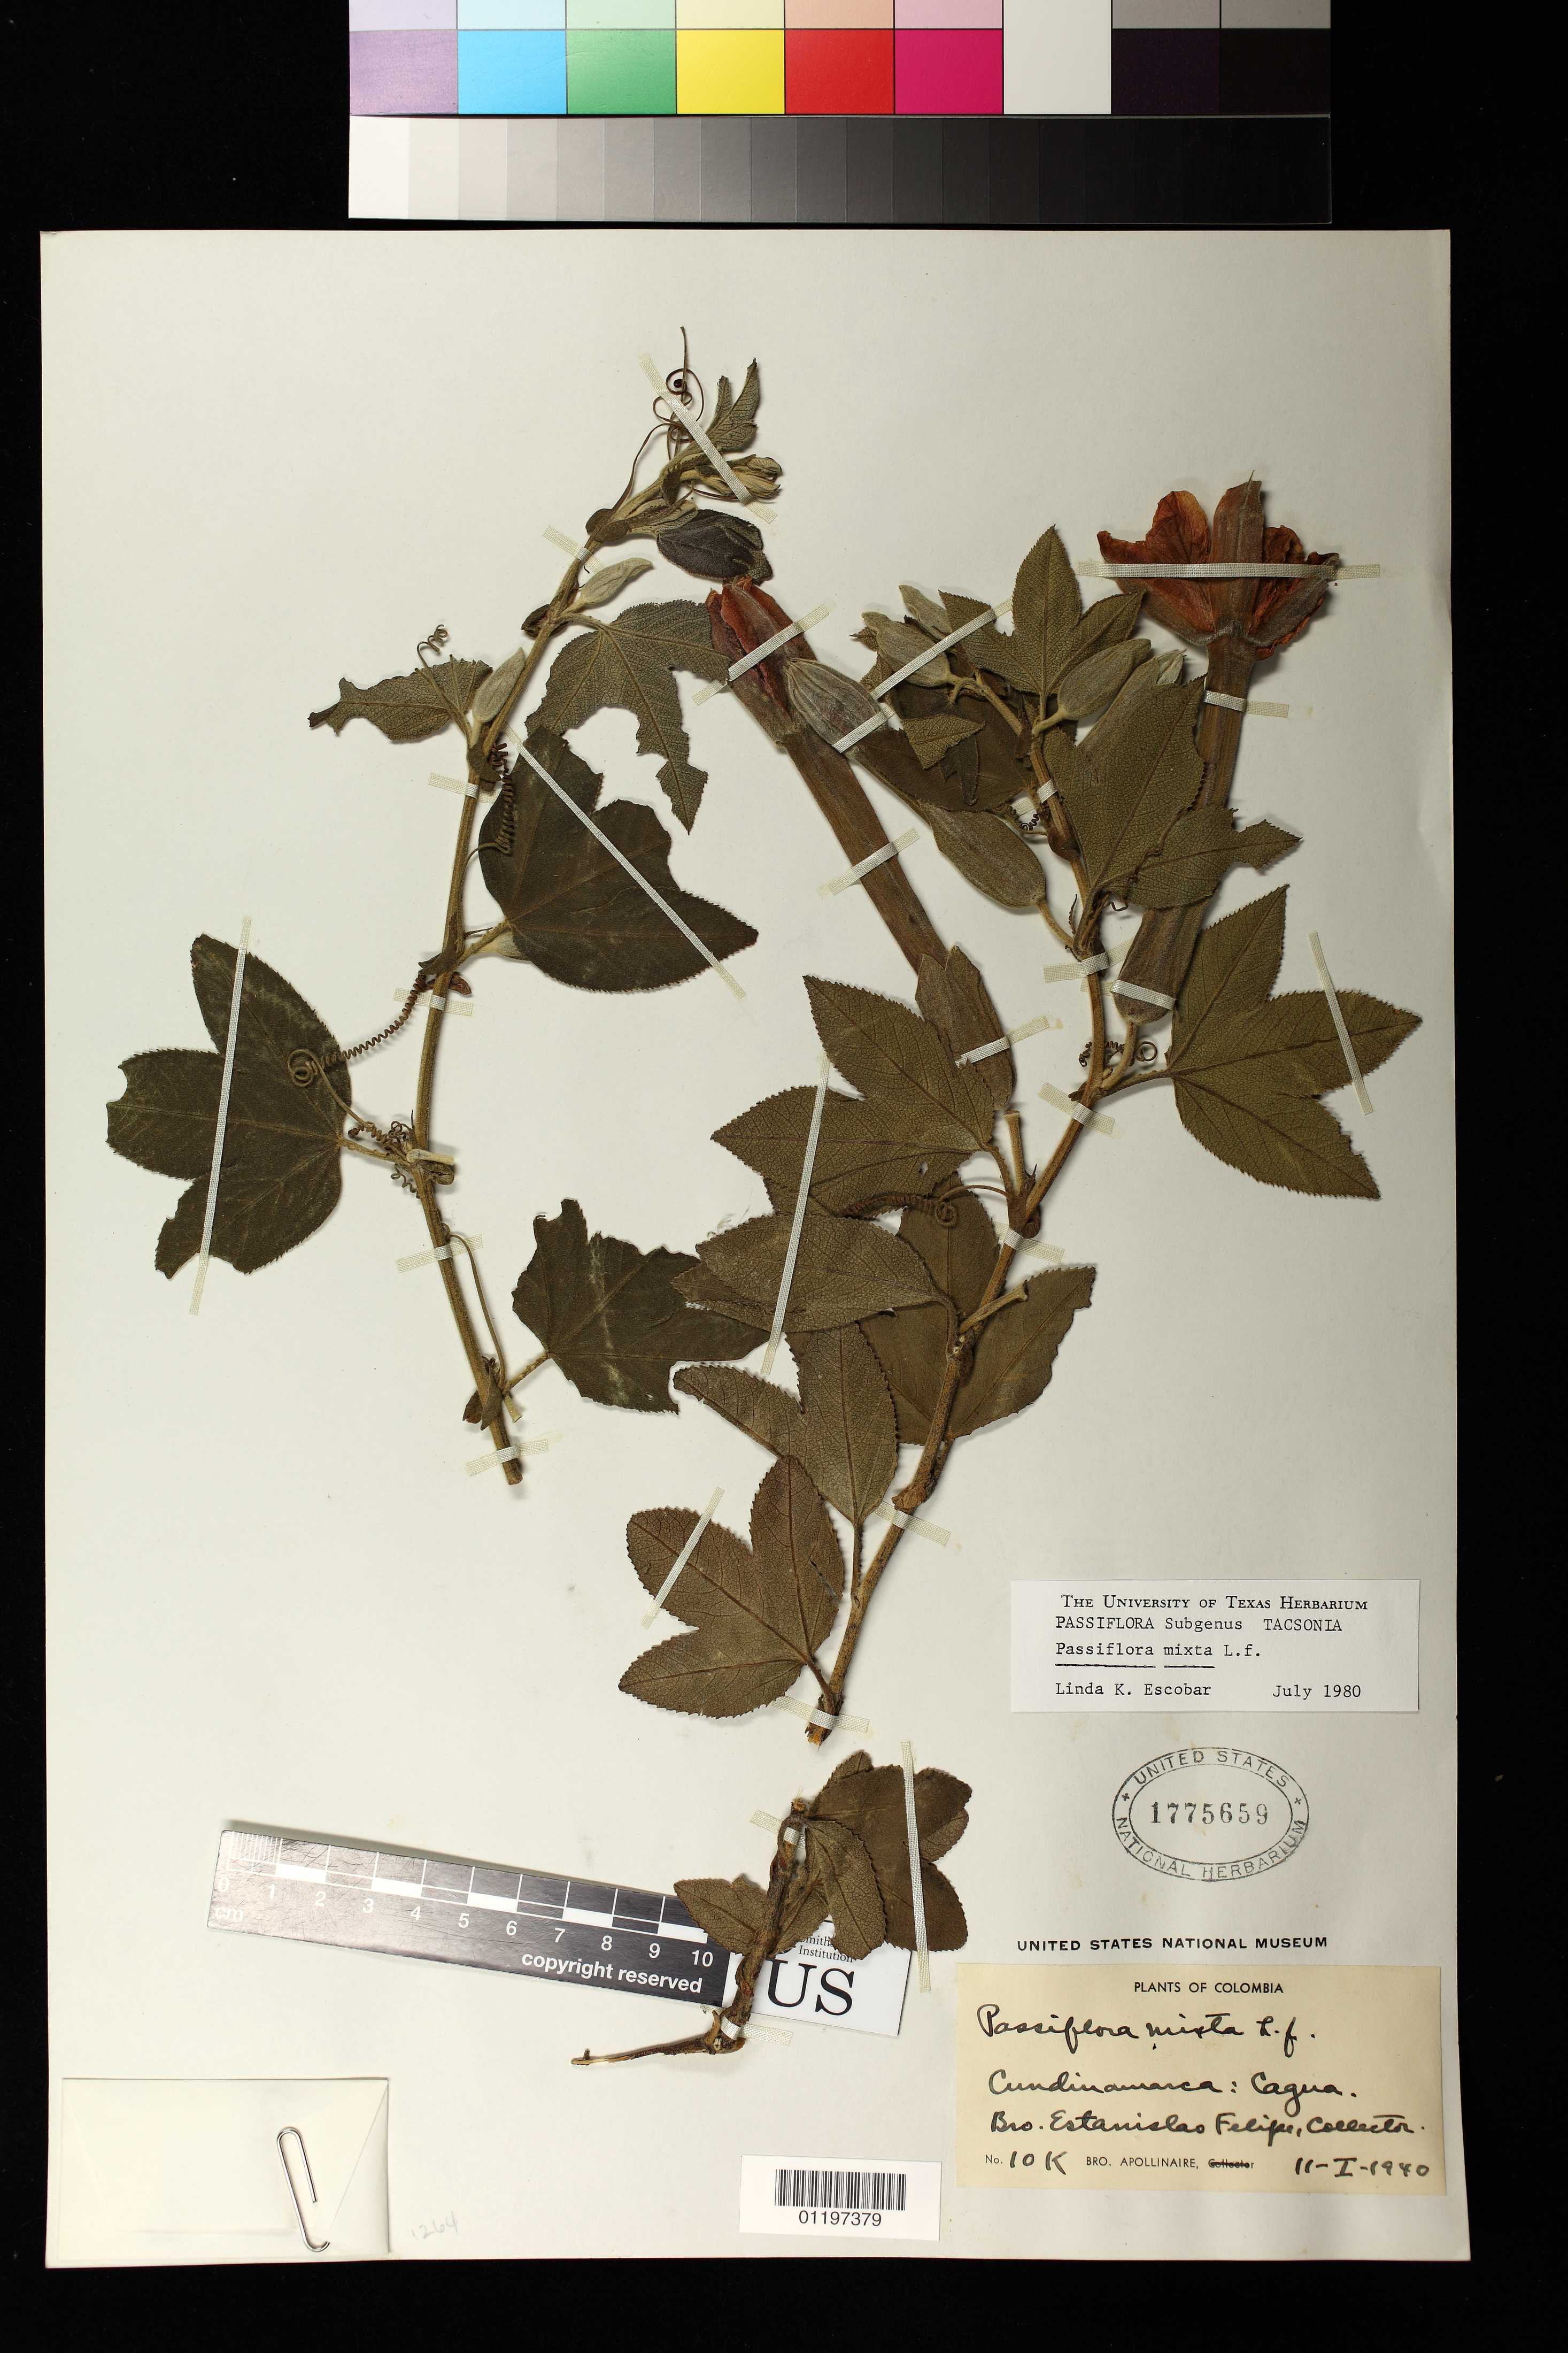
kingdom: Plantae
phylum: Tracheophyta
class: Magnoliopsida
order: Malpighiales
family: Passifloraceae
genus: Passiflora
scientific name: Passiflora mixta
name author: L. f.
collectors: Bro. E. Felipe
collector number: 10 K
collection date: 1940-11-01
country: Colombia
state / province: Cundinamarca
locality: Cagua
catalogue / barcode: US 1775659